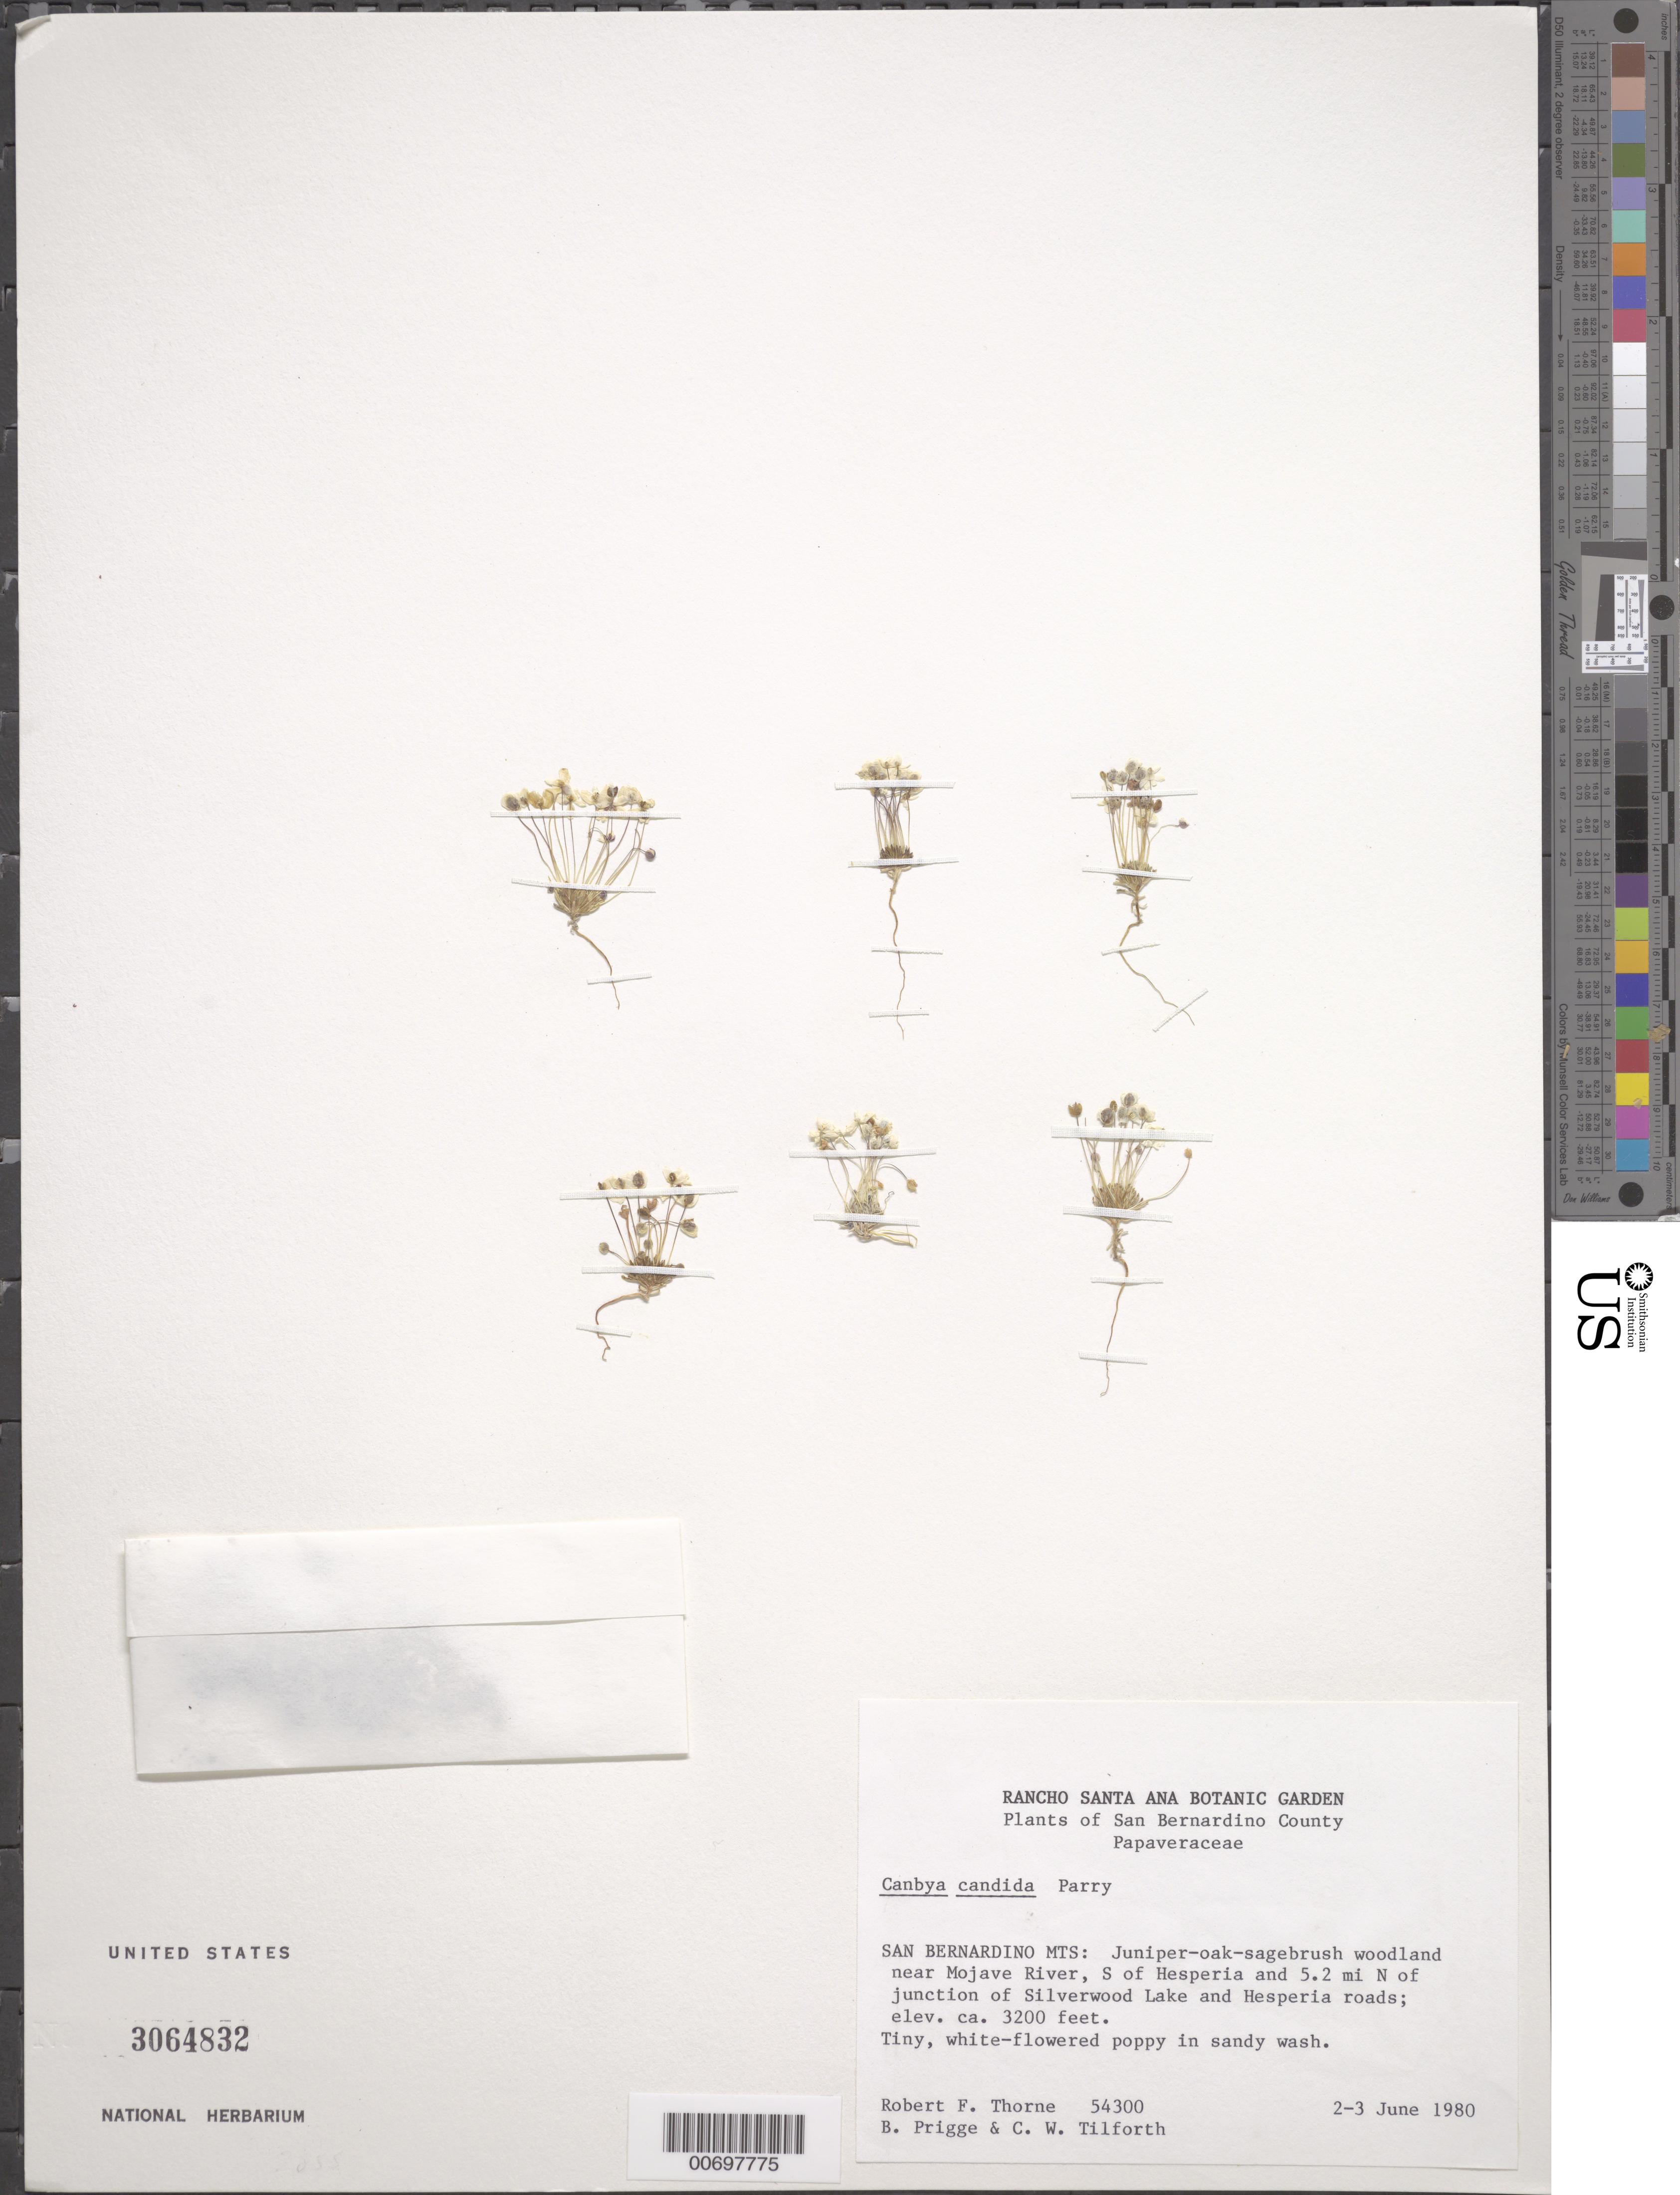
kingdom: Plantae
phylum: Tracheophyta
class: Magnoliopsida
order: Ranunculales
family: Papaveraceae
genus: Canbya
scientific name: Canbya candida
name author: Parry ex A. Gray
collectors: R. F. Thorne, B. Prigge & C. Tilforth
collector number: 54300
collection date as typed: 02 Jun 1980 to 03 Jun 1980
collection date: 1980-06-02/1980-06-03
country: United States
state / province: California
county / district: San Bernardino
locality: San Bernardino Mts., near Mojave River, S of Hesperia and 5.2 mi N of junction of Silverwood Lake and Hesperia roads.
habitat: Juniper-oak-sagebrush woodland. In sandy wash.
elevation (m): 975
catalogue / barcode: US 3064832